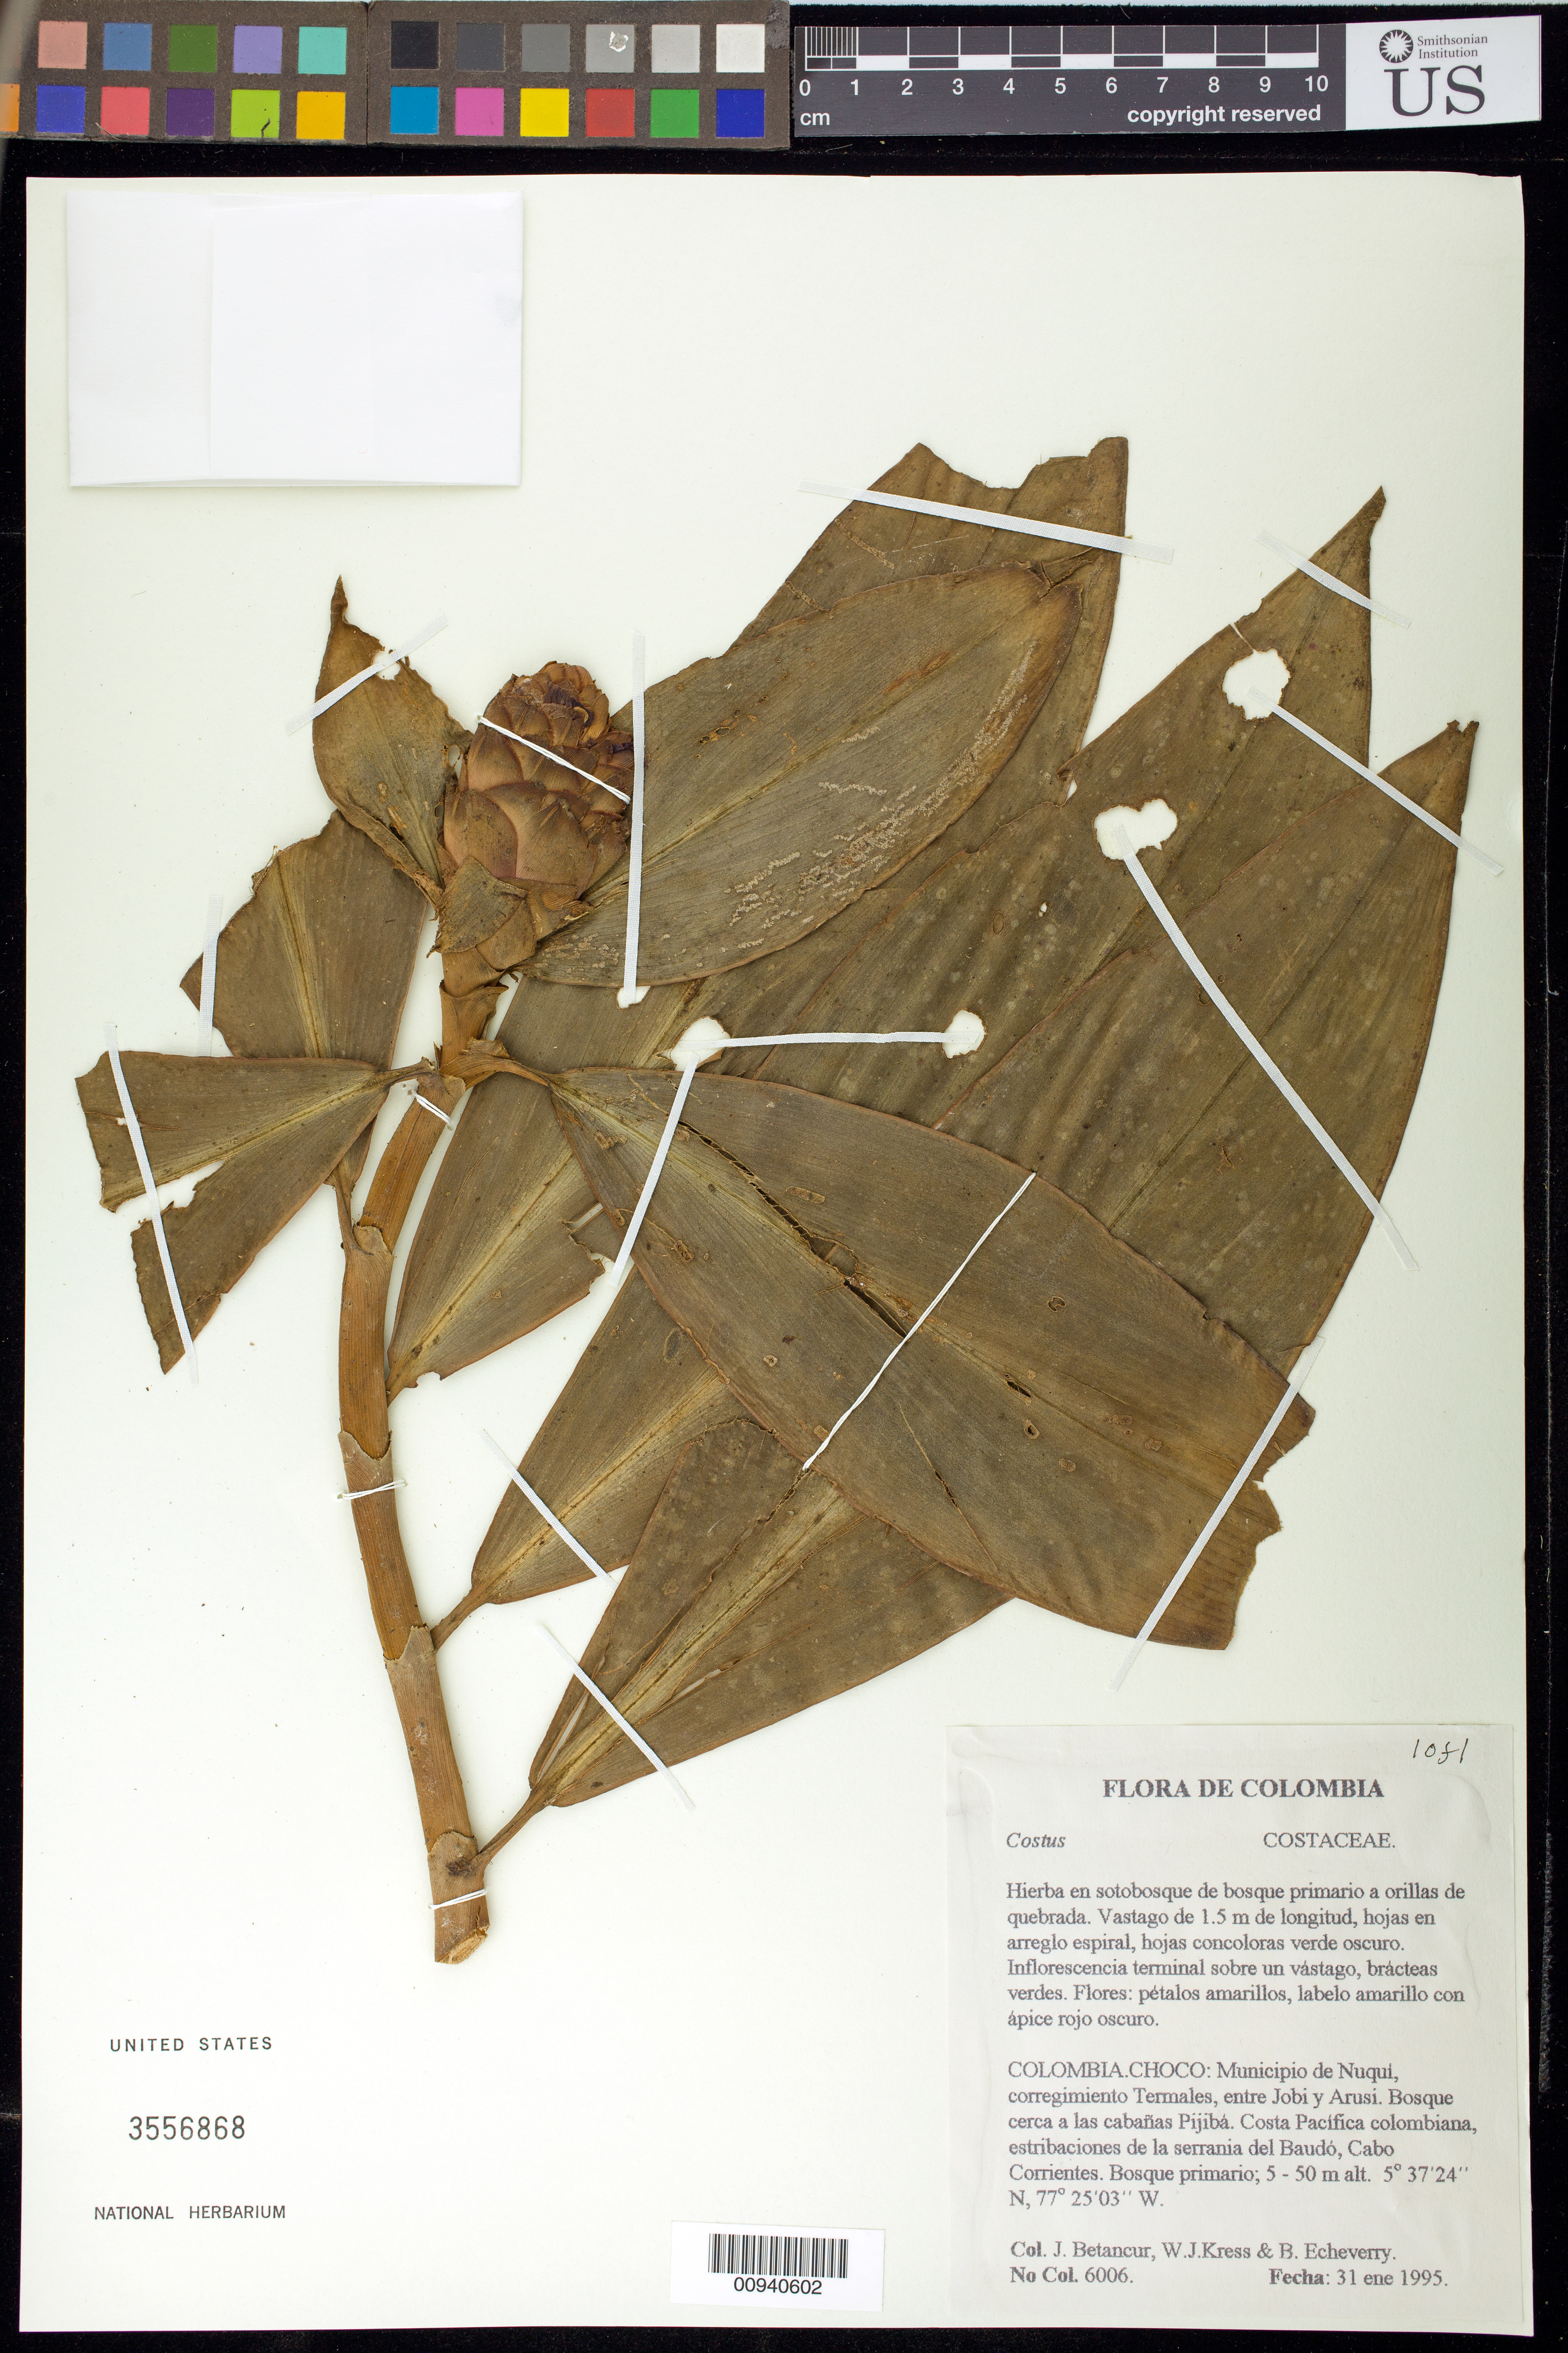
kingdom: Plantae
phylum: Tracheophyta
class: Liliopsida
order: Zingiberales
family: Costaceae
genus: Costus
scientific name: Costus sp.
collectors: J. C. Betancur, W. J. Kress & B. Echeverry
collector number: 6006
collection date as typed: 31 Jan 1995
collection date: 1995-01-31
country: Colombia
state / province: Chocó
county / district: Nuqui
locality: Cabanas Pijiba, between Coqui and Arusi.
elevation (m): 5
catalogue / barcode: US 3556868